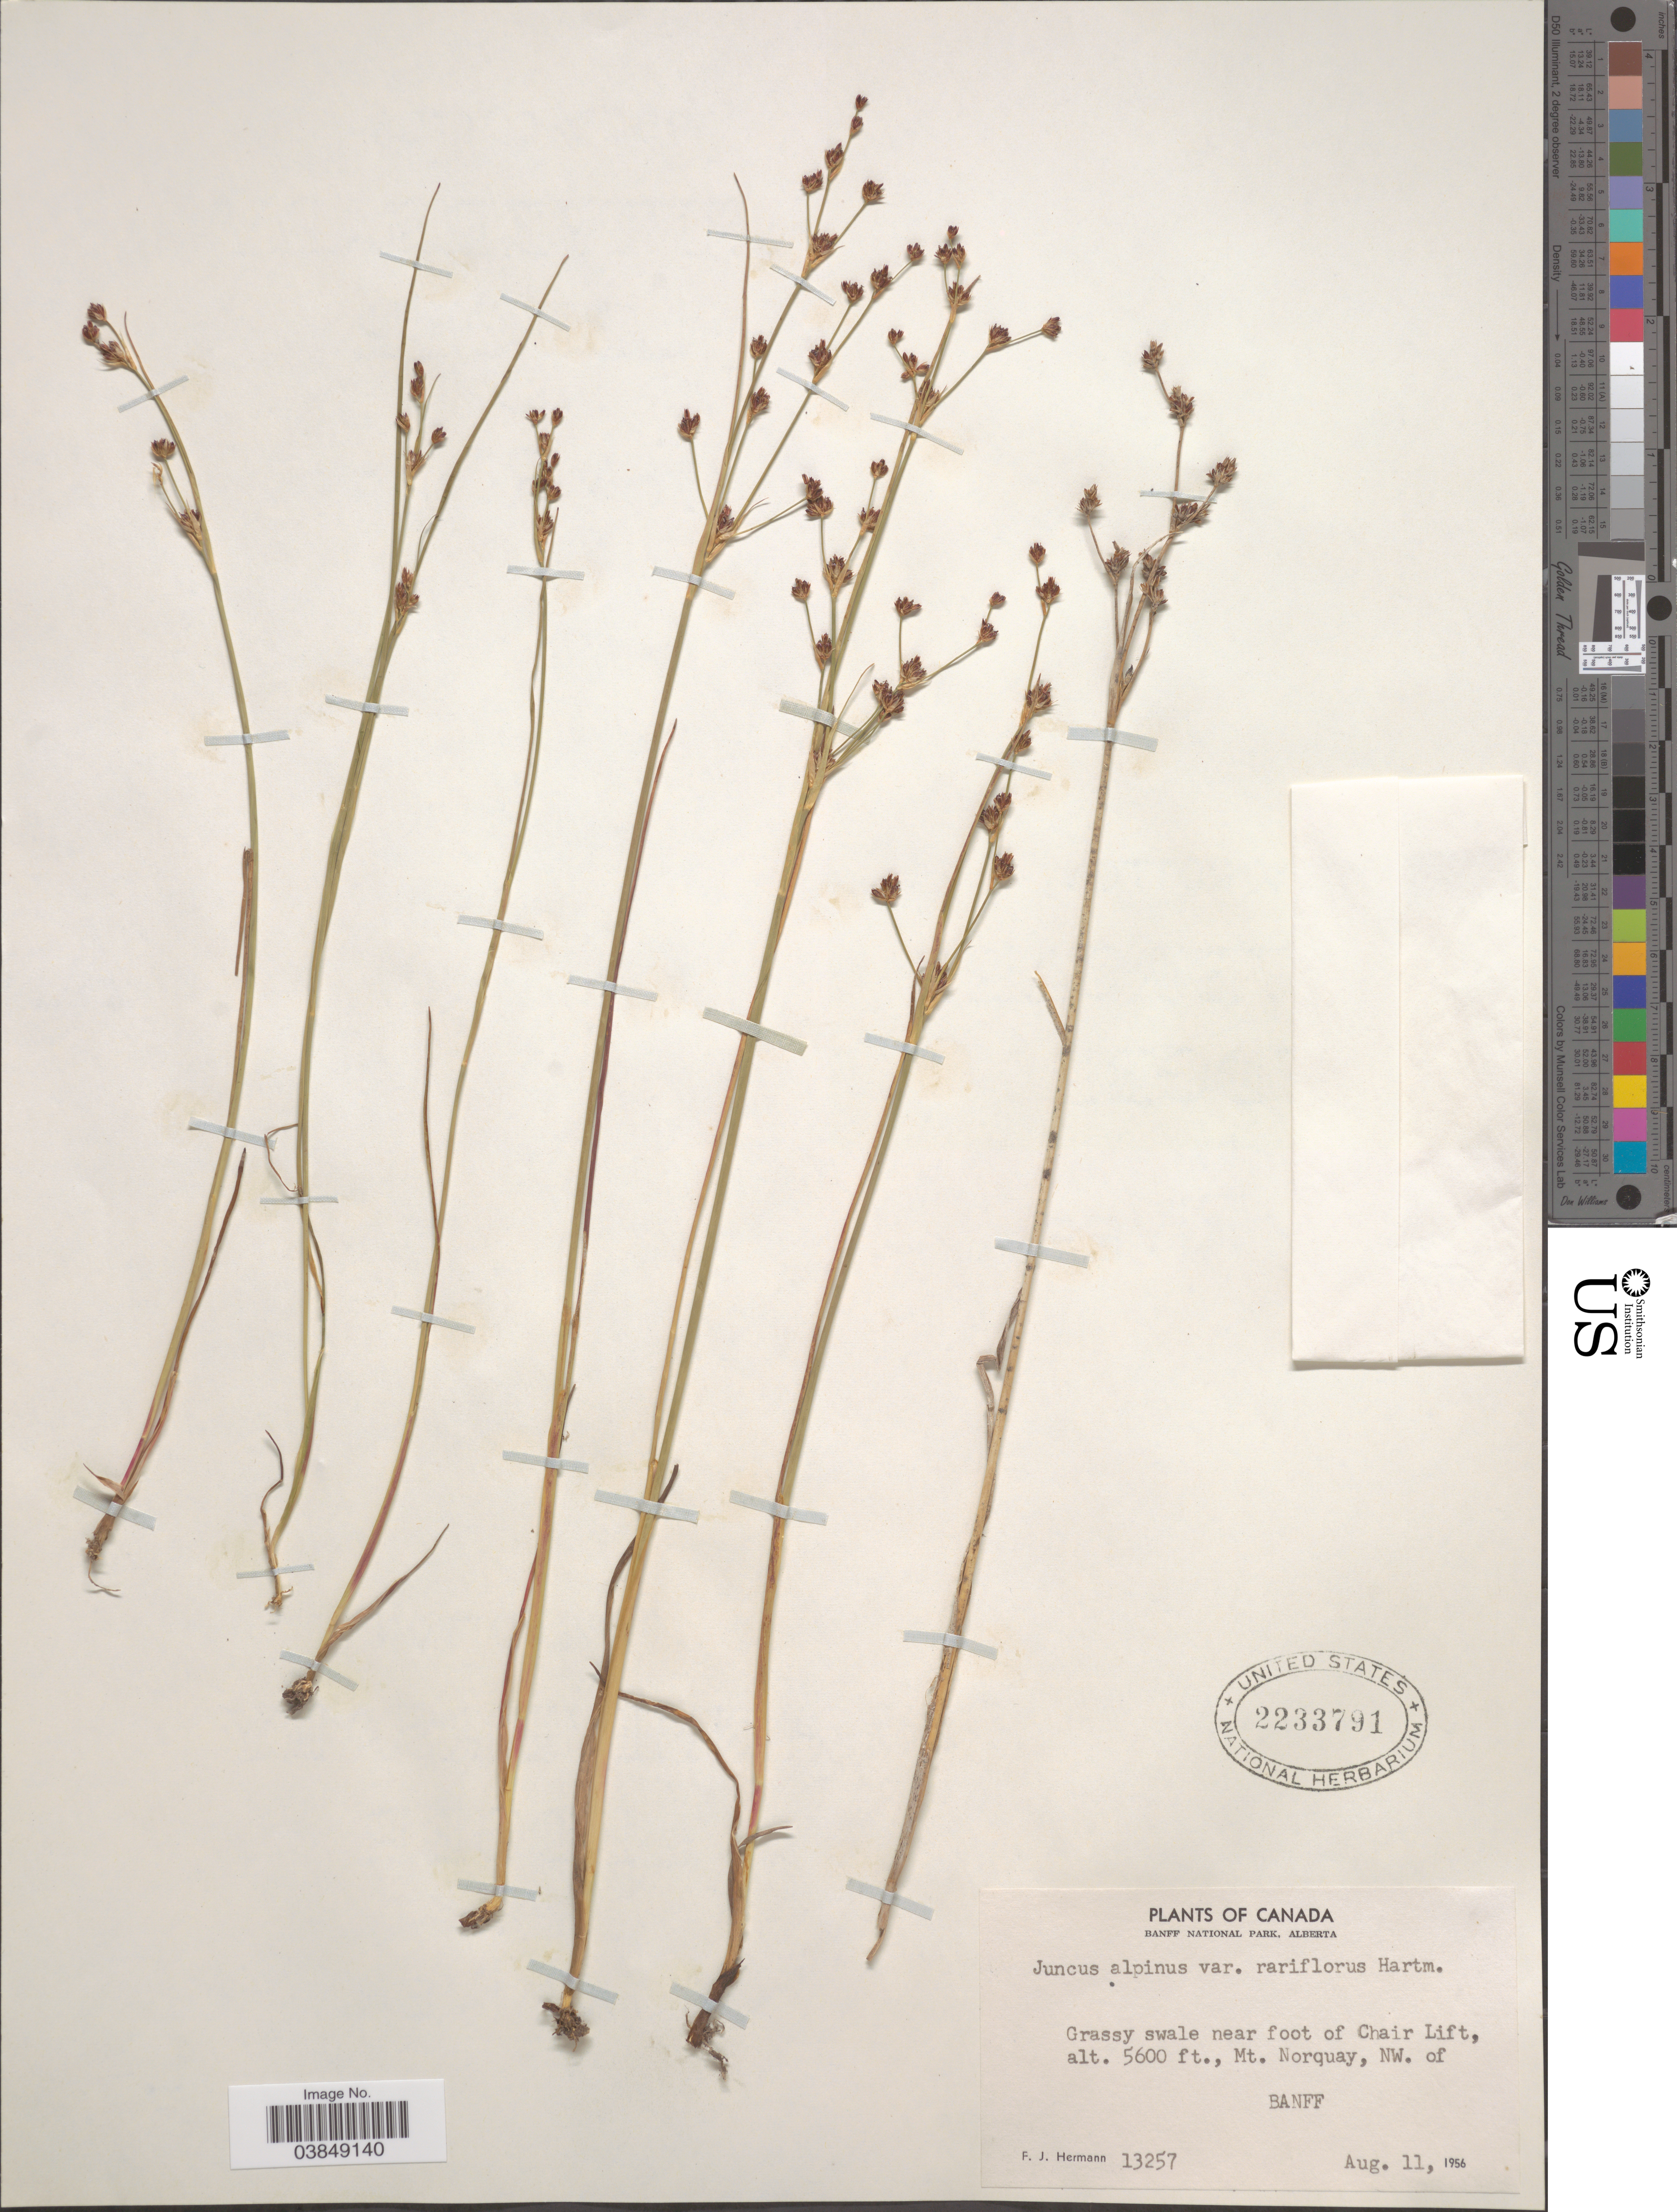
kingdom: Plantae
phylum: Tracheophyta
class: Liliopsida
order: Poales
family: Juncaceae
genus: Juncus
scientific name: Juncus alpinus var. rariflorus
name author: (Hartm.) Hartm.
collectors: F. J. Hermann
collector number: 13257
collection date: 1956-08-11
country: Canada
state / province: Alberta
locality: Banff National Park. Grassy swale near foot of Chair Lift, Mt. Norquay, NW. of Banff.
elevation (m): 1707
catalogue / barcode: US 2233791